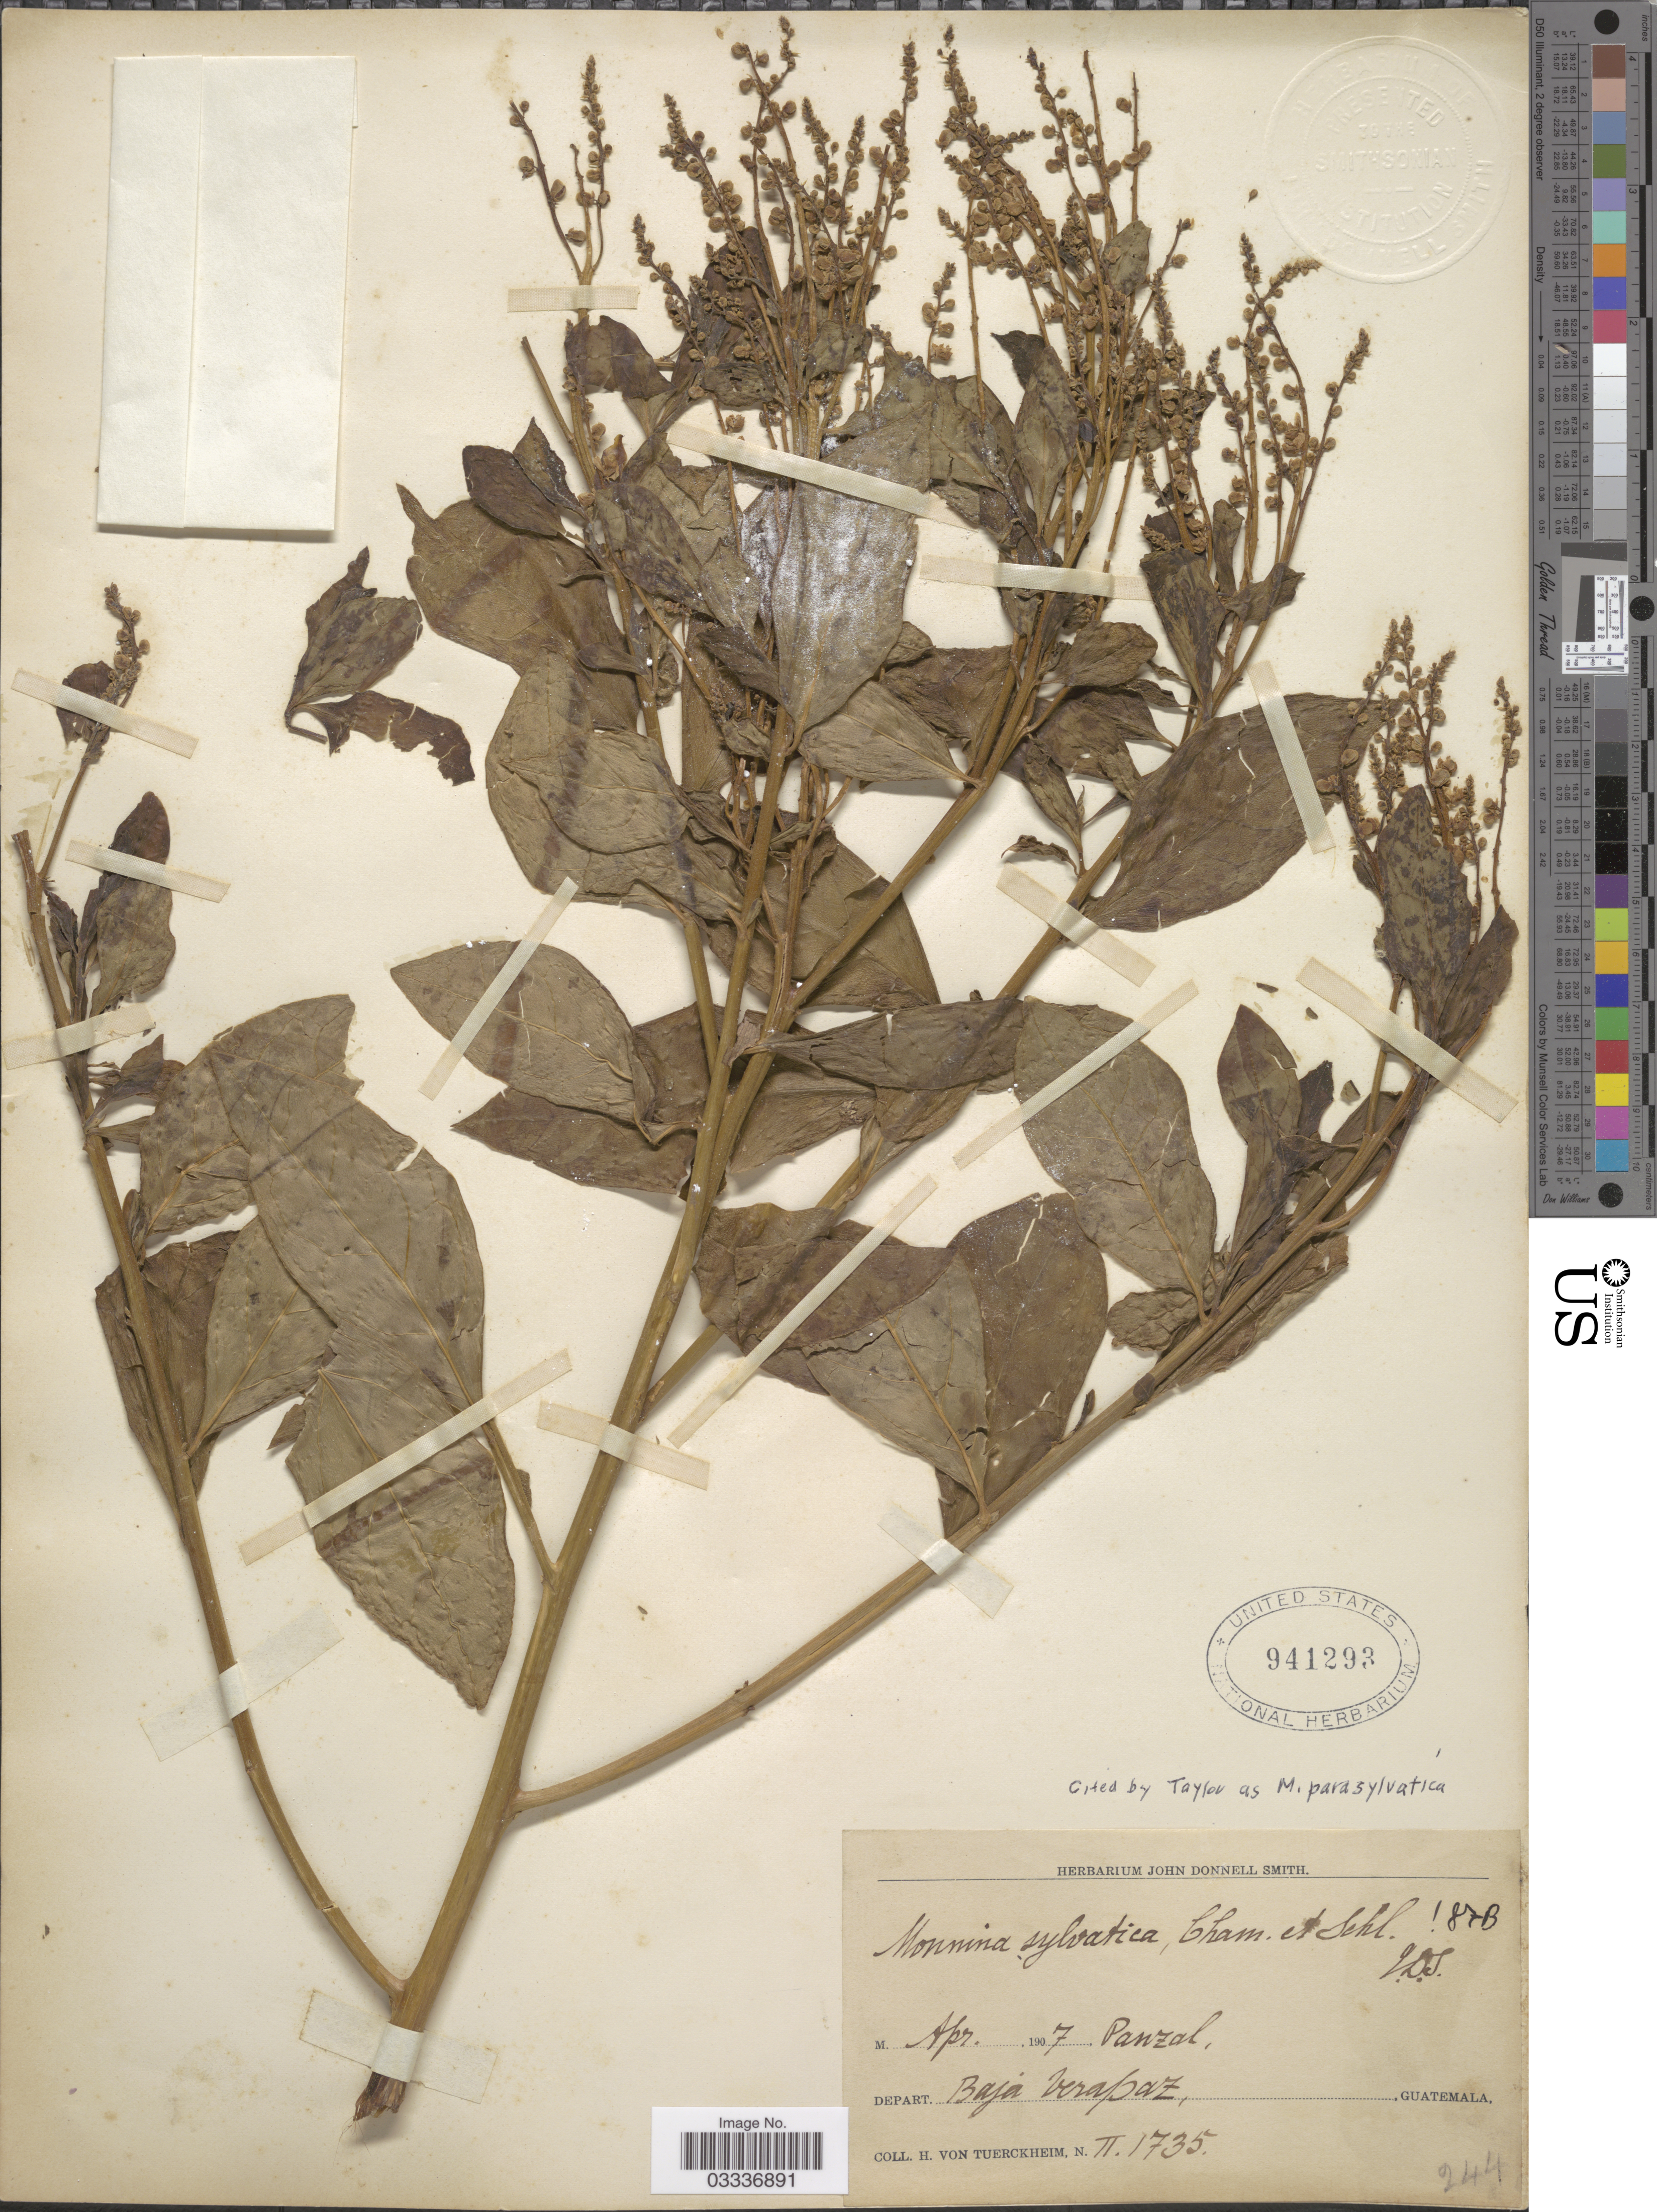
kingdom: Plantae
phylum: Tracheophyta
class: Magnoliopsida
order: Fabales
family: Polygalaceae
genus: Monnina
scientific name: Monnina parasylvatica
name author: C.M. Taylor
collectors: H. von Tuerckheim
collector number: II1735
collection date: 1907-04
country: Guatemala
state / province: Baja Verapaz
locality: Panzal, Depart. Baja Verapaz.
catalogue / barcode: US 941293